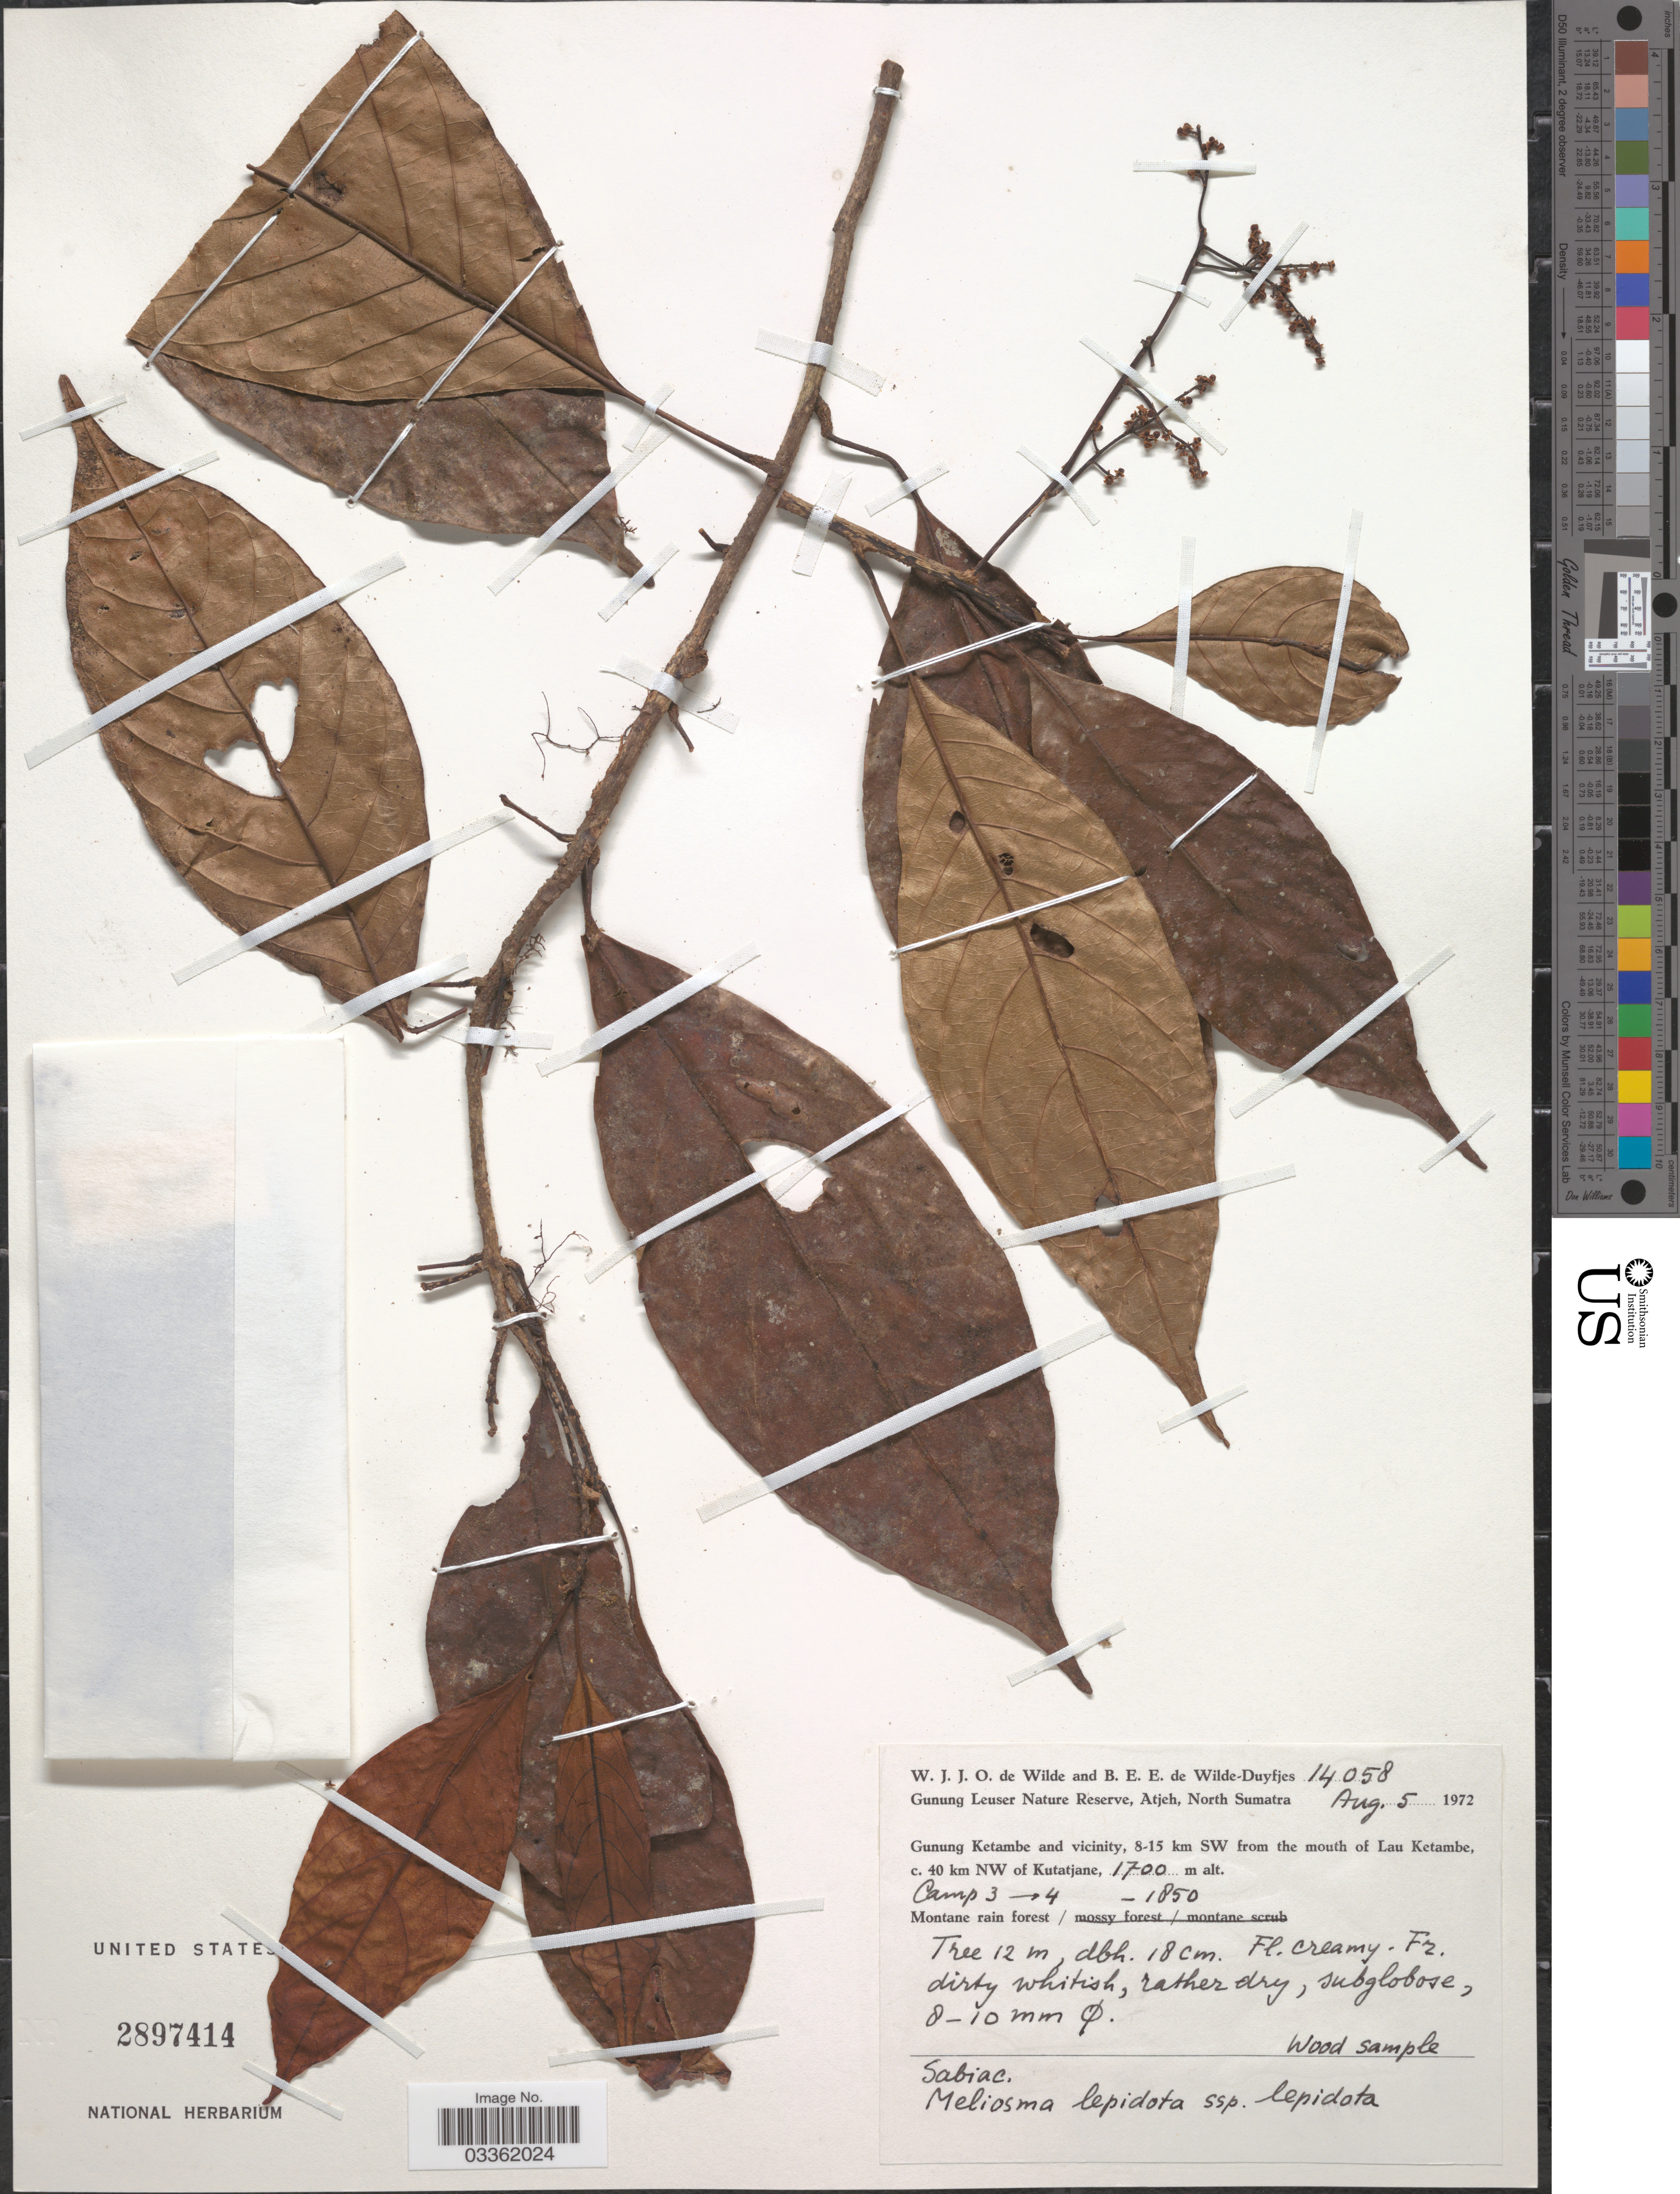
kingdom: Plantae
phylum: Tracheophyta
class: Magnoliopsida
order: Proteales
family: Sabiaceae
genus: Meliosma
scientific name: Meliosma lepidota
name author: Blume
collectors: W. J. de Wilde & B. E. de Wilde-Duyfjes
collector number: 14058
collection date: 1972-08-05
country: Indonesia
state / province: Sumatra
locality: Gunung Leuser Nature Reserve, Atjeh, North Sumatra. Gunung Ketambe and vicinity, 8-15 km SW from the mouth of Lau Ketambe, c. 40 km NW of Kutatjane. Camp 3 -> 4.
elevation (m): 1700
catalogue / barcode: US 2897414